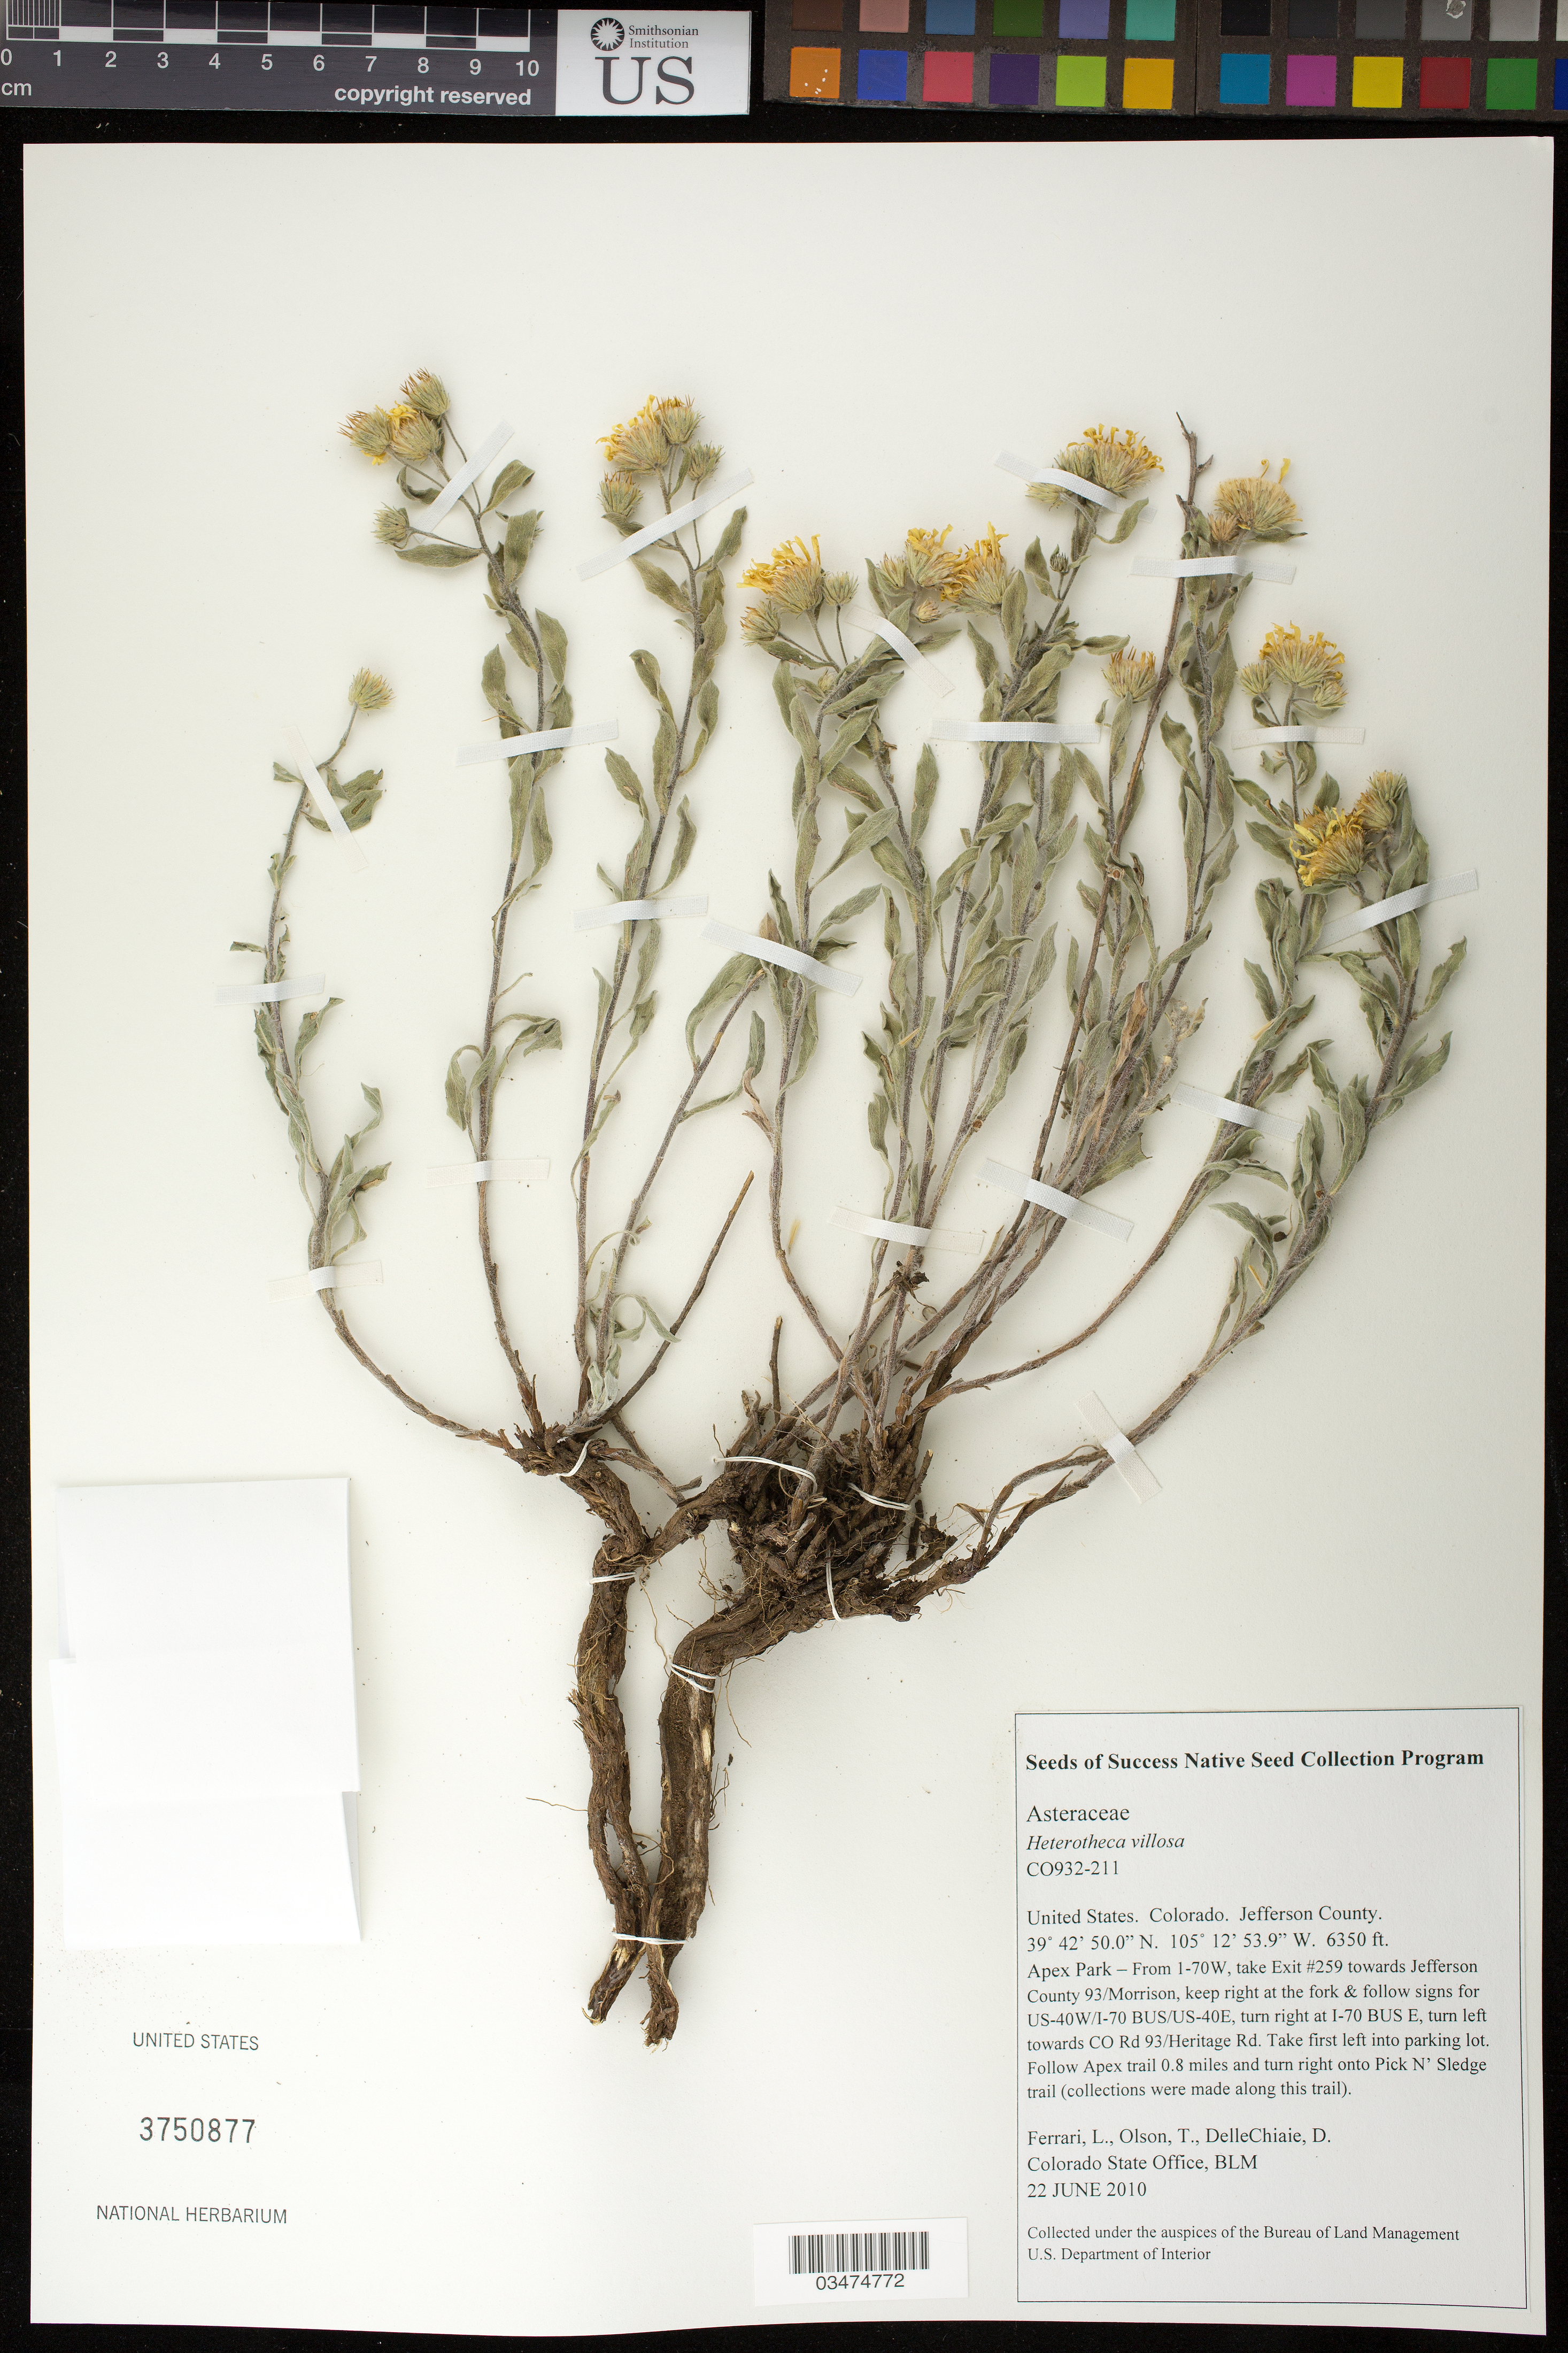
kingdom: Plantae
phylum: Tracheophyta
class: Magnoliopsida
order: Asterales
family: Asteraceae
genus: Heterotheca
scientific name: Heterotheca villosa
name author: (Pursh) Shinners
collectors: L. Ferrari, T. Olson & D. DelleChiaie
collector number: CO932-211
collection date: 2010-06-22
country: United States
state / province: Colorado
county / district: Jefferson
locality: Apex Park, along Pick N' Sledge trail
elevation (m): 1935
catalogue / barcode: US 3750877